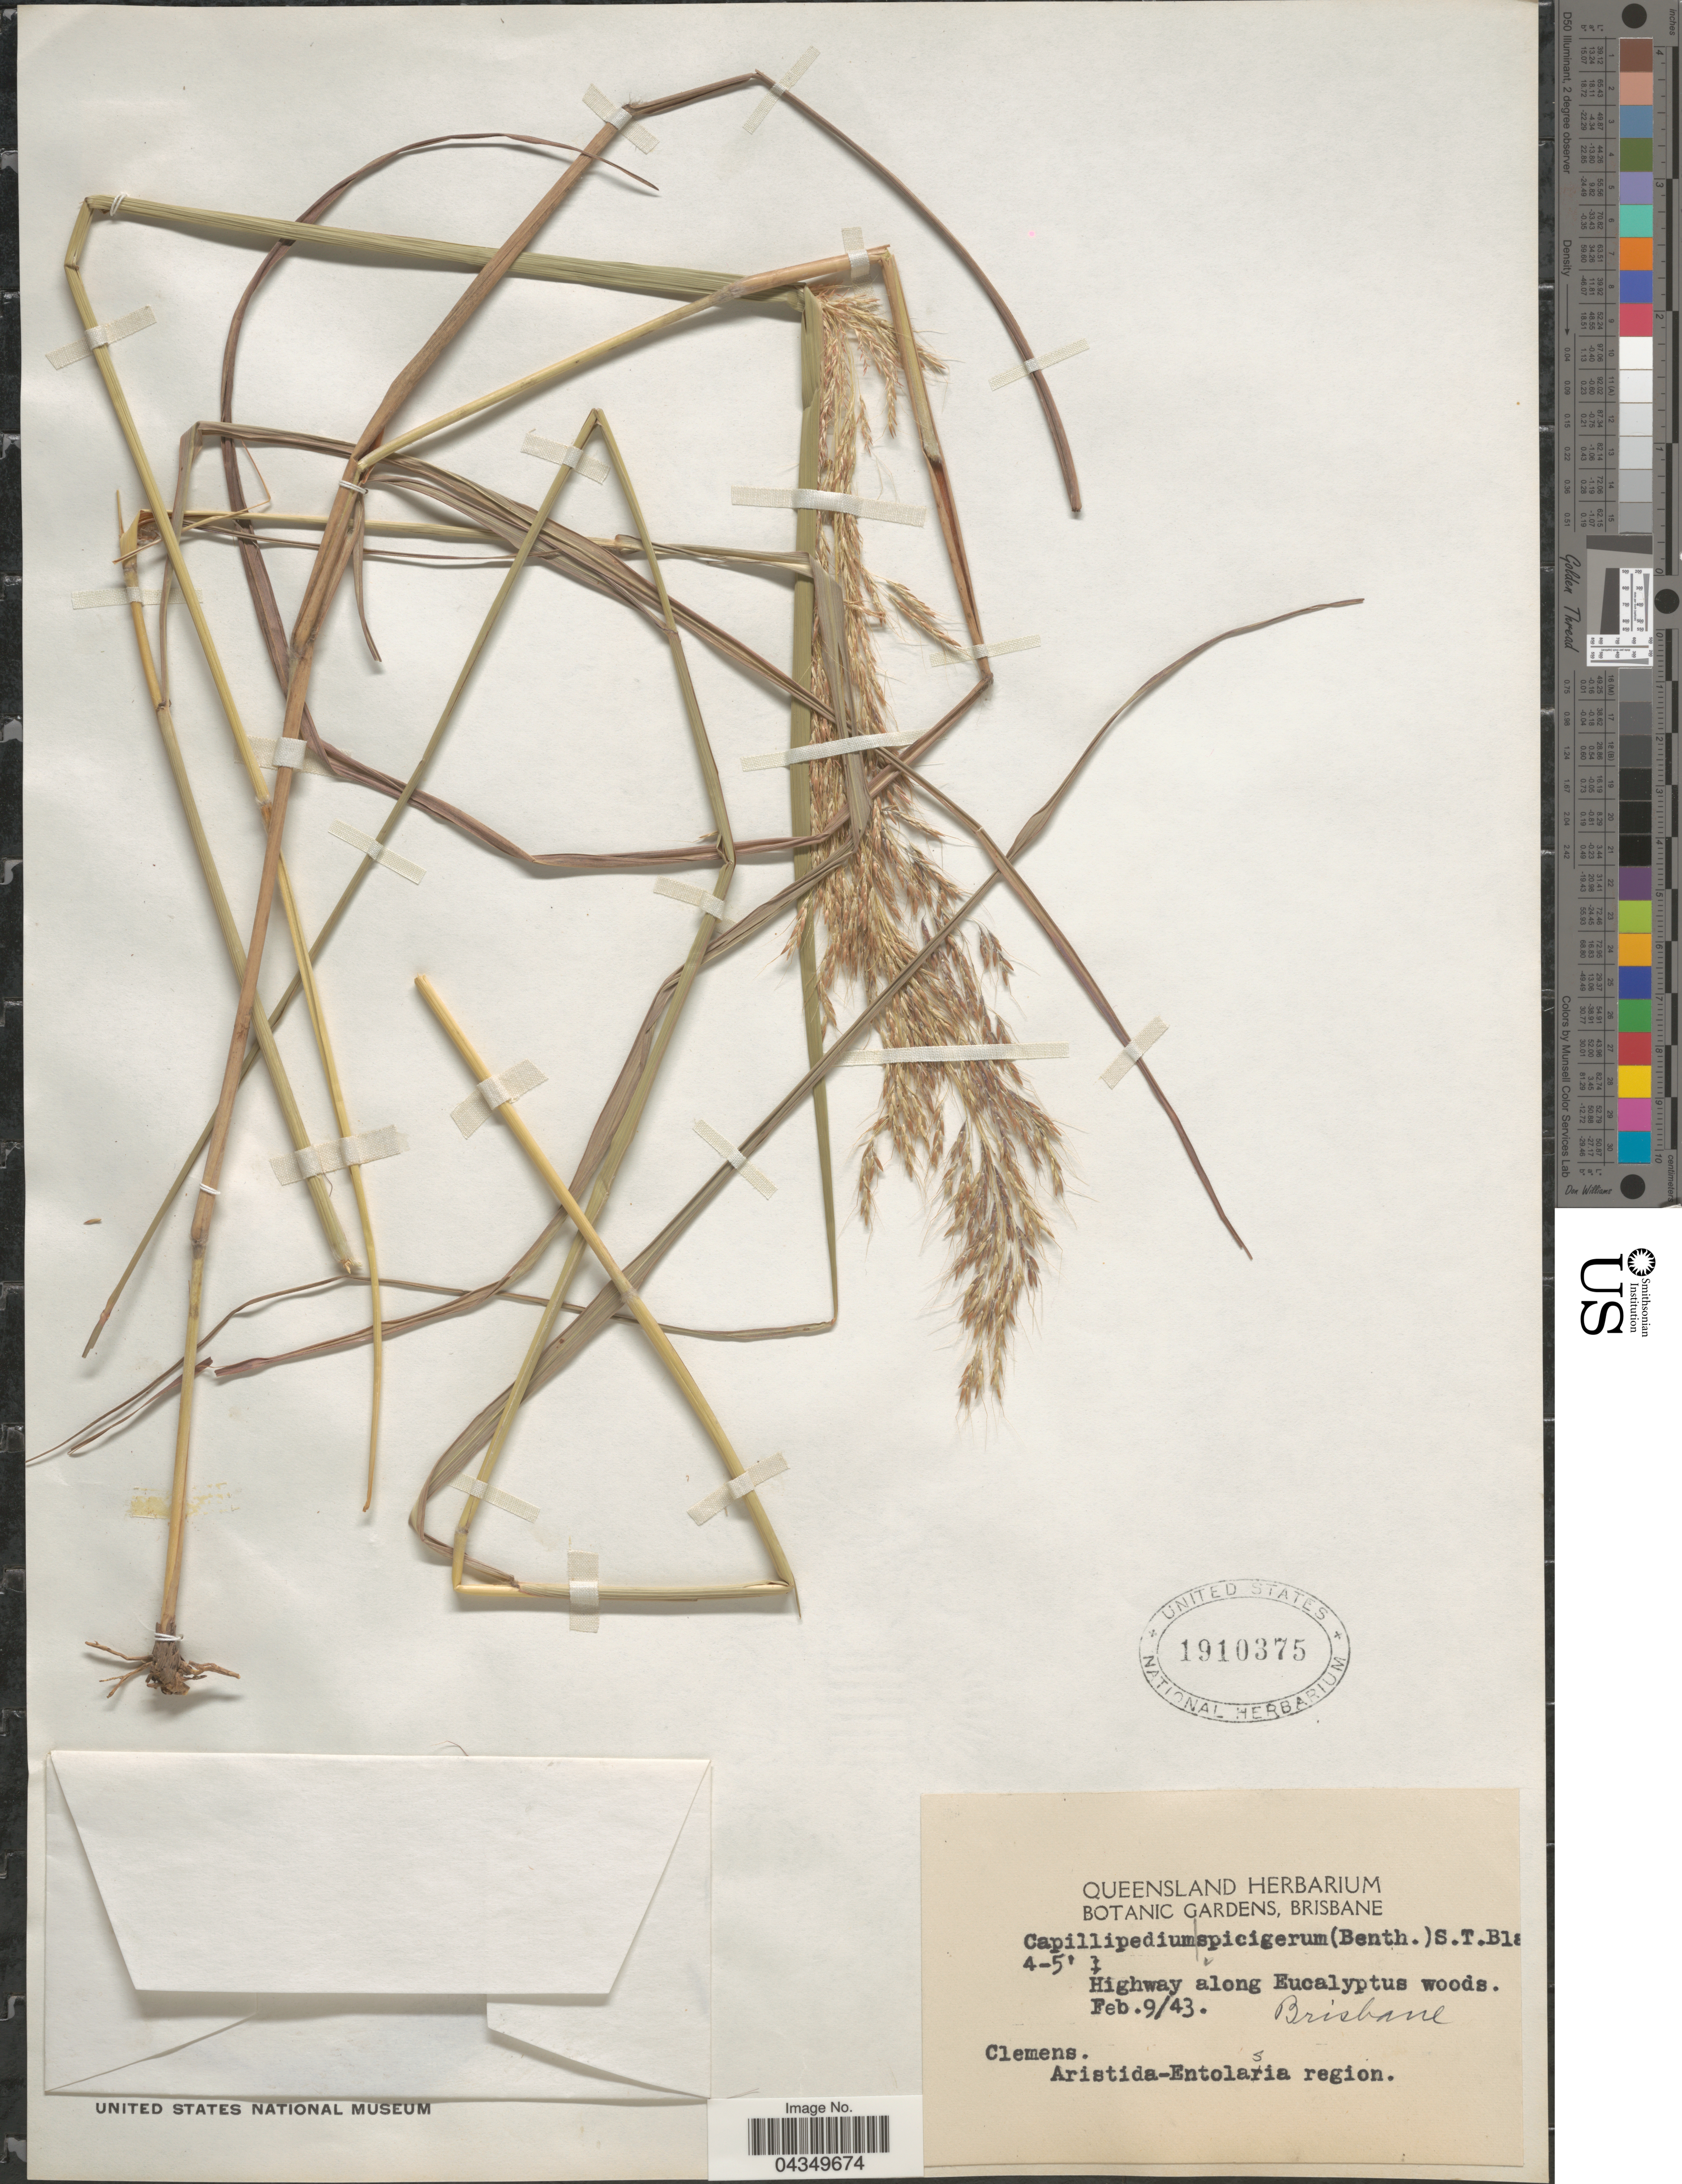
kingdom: Plantae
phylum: Tracheophyta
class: Liliopsida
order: Poales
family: Poaceae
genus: Capillipedium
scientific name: Capillipedium spicigerum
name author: S.T. Blake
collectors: -. Clemens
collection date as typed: Transcribed d/m/y: 9/2/43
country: Australia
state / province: Queensland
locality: Highway along Eucalyptus woods. Brisbane.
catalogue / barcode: US 1910375